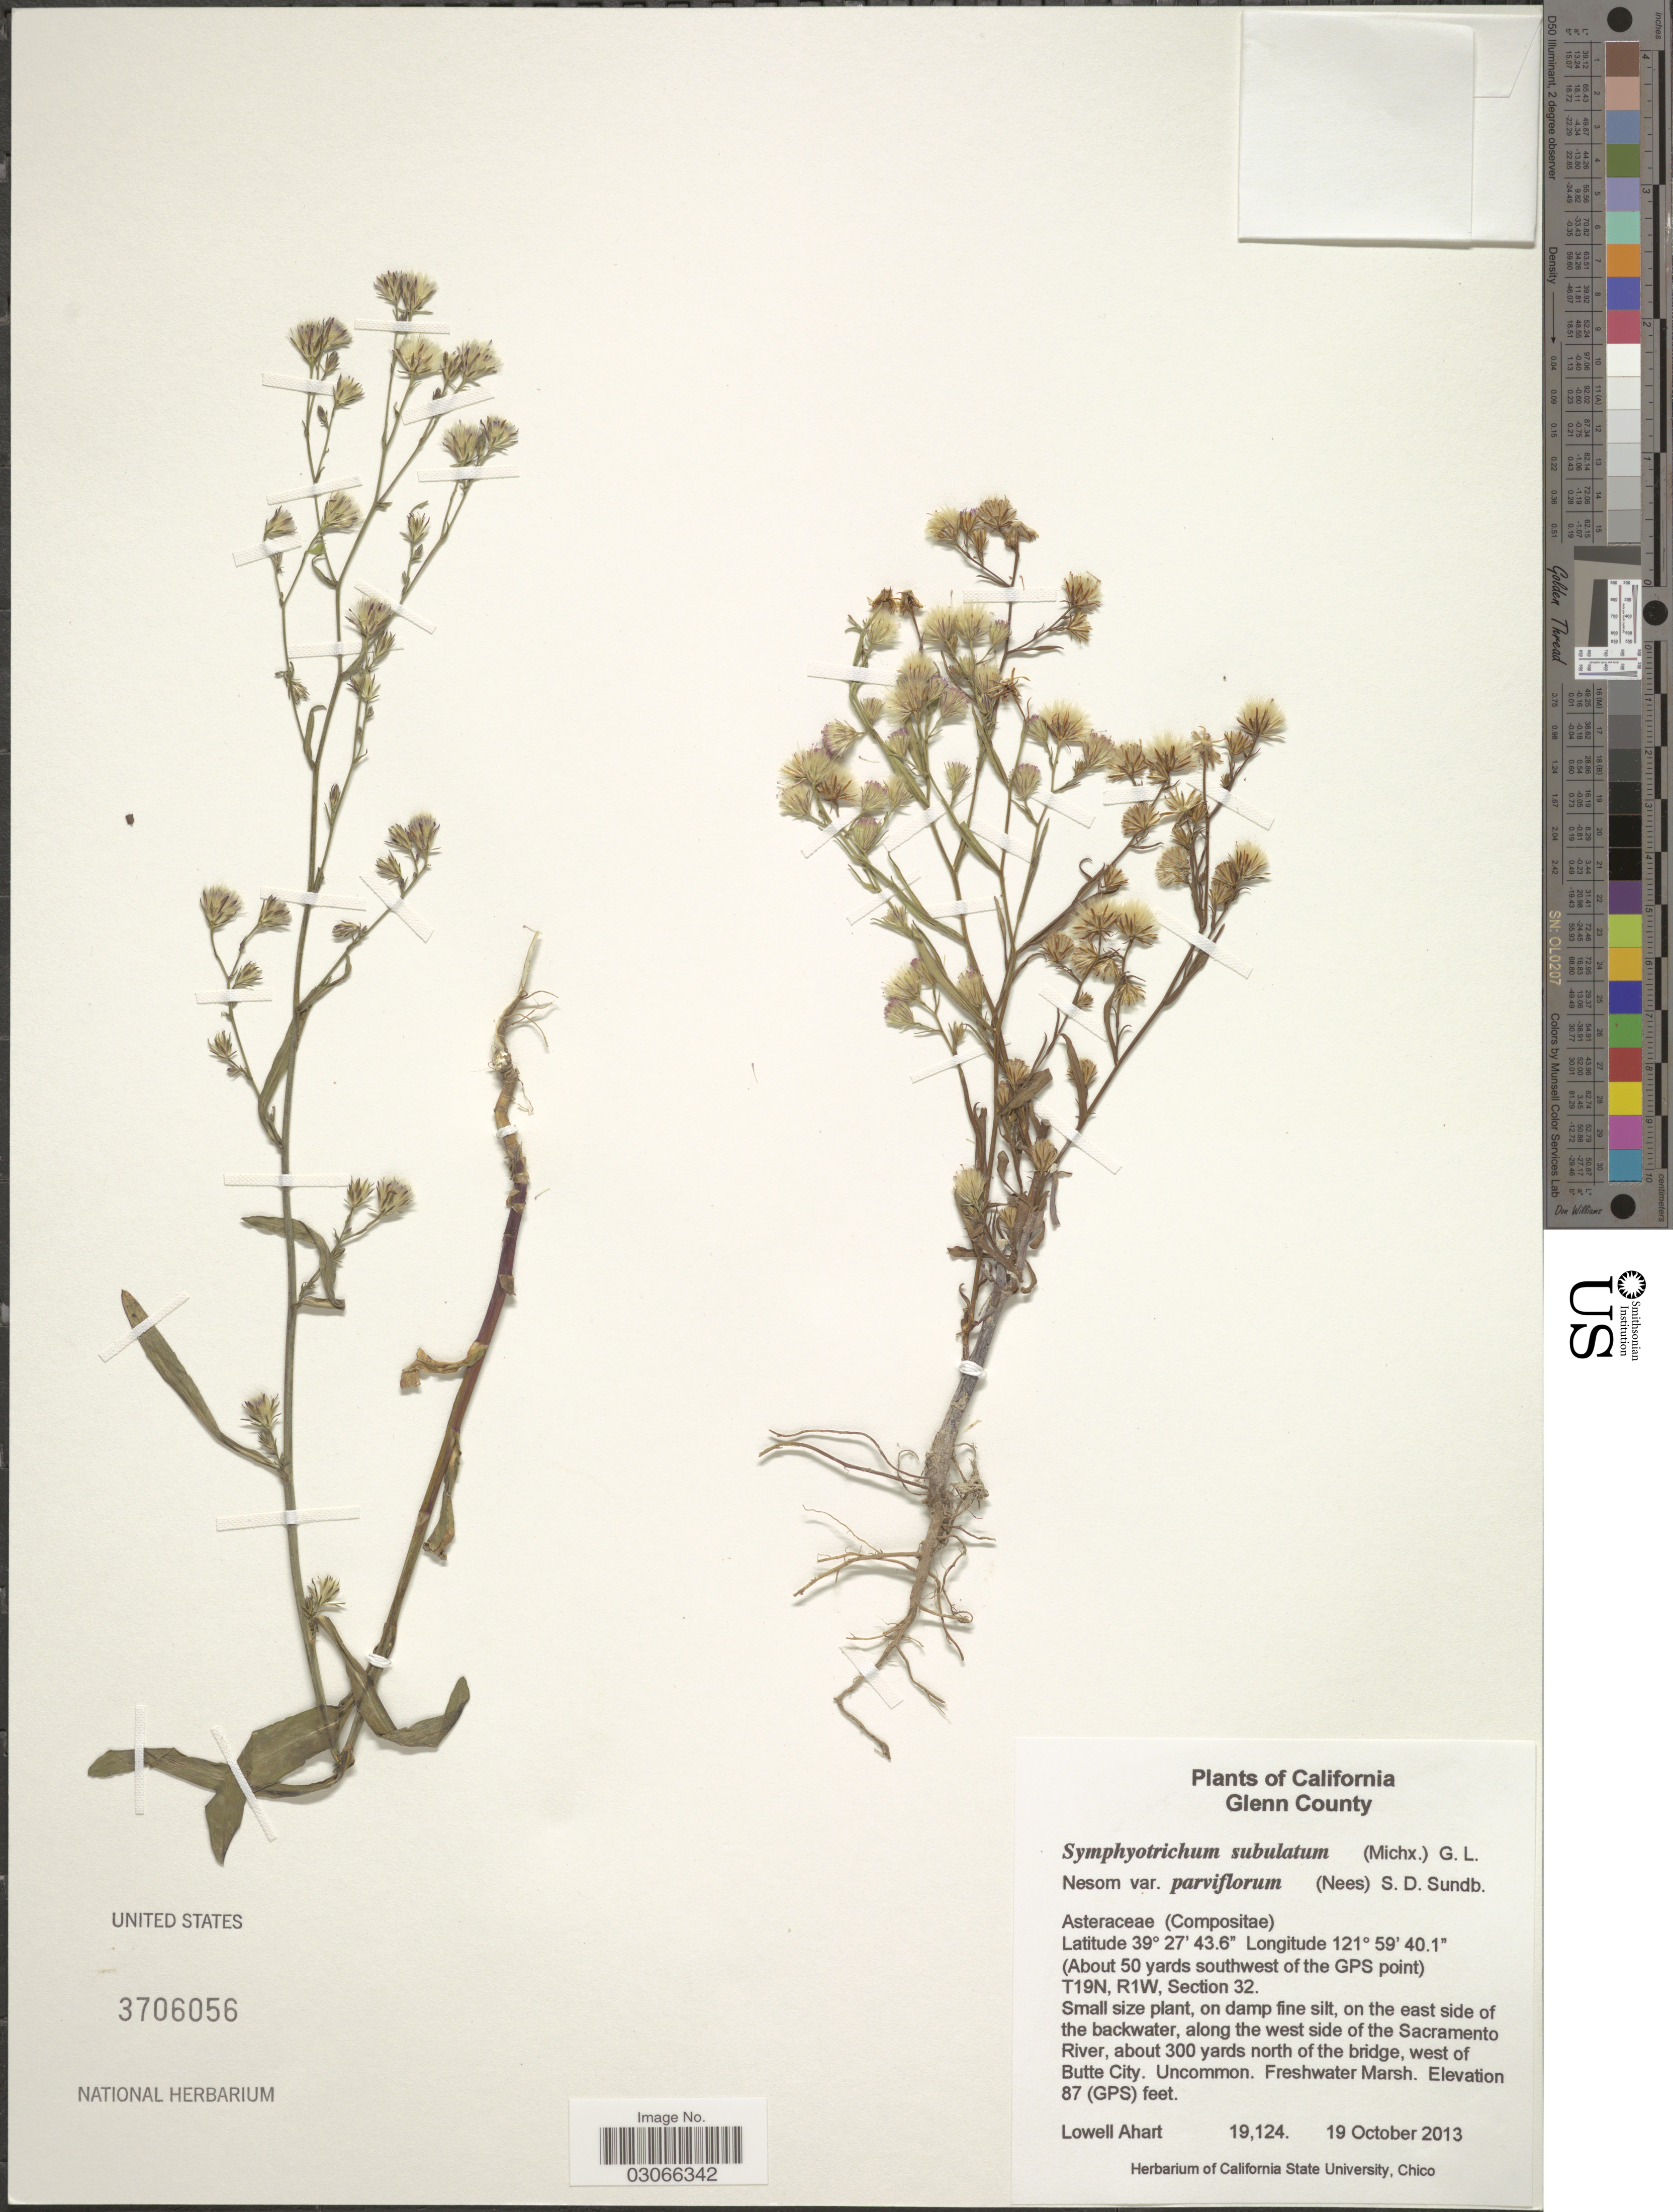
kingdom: Plantae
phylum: Tracheophyta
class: Magnoliopsida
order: Asterales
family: Asteraceae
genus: Symphyotrichum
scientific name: Symphyotrichum subulatum var. parviflorum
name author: (Nees) S.D. Sundb.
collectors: L. Ahart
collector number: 19124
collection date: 2013-10-19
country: United States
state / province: California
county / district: Glenn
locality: Glenn County. (About 50 yards southwest of the GPS point) T19N, R1W, Section 32. On the east side of the backwater, along the west side of the Sacramento River, about 300 yards north of the bridge, west of Butte City.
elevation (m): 27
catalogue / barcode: US 3706056